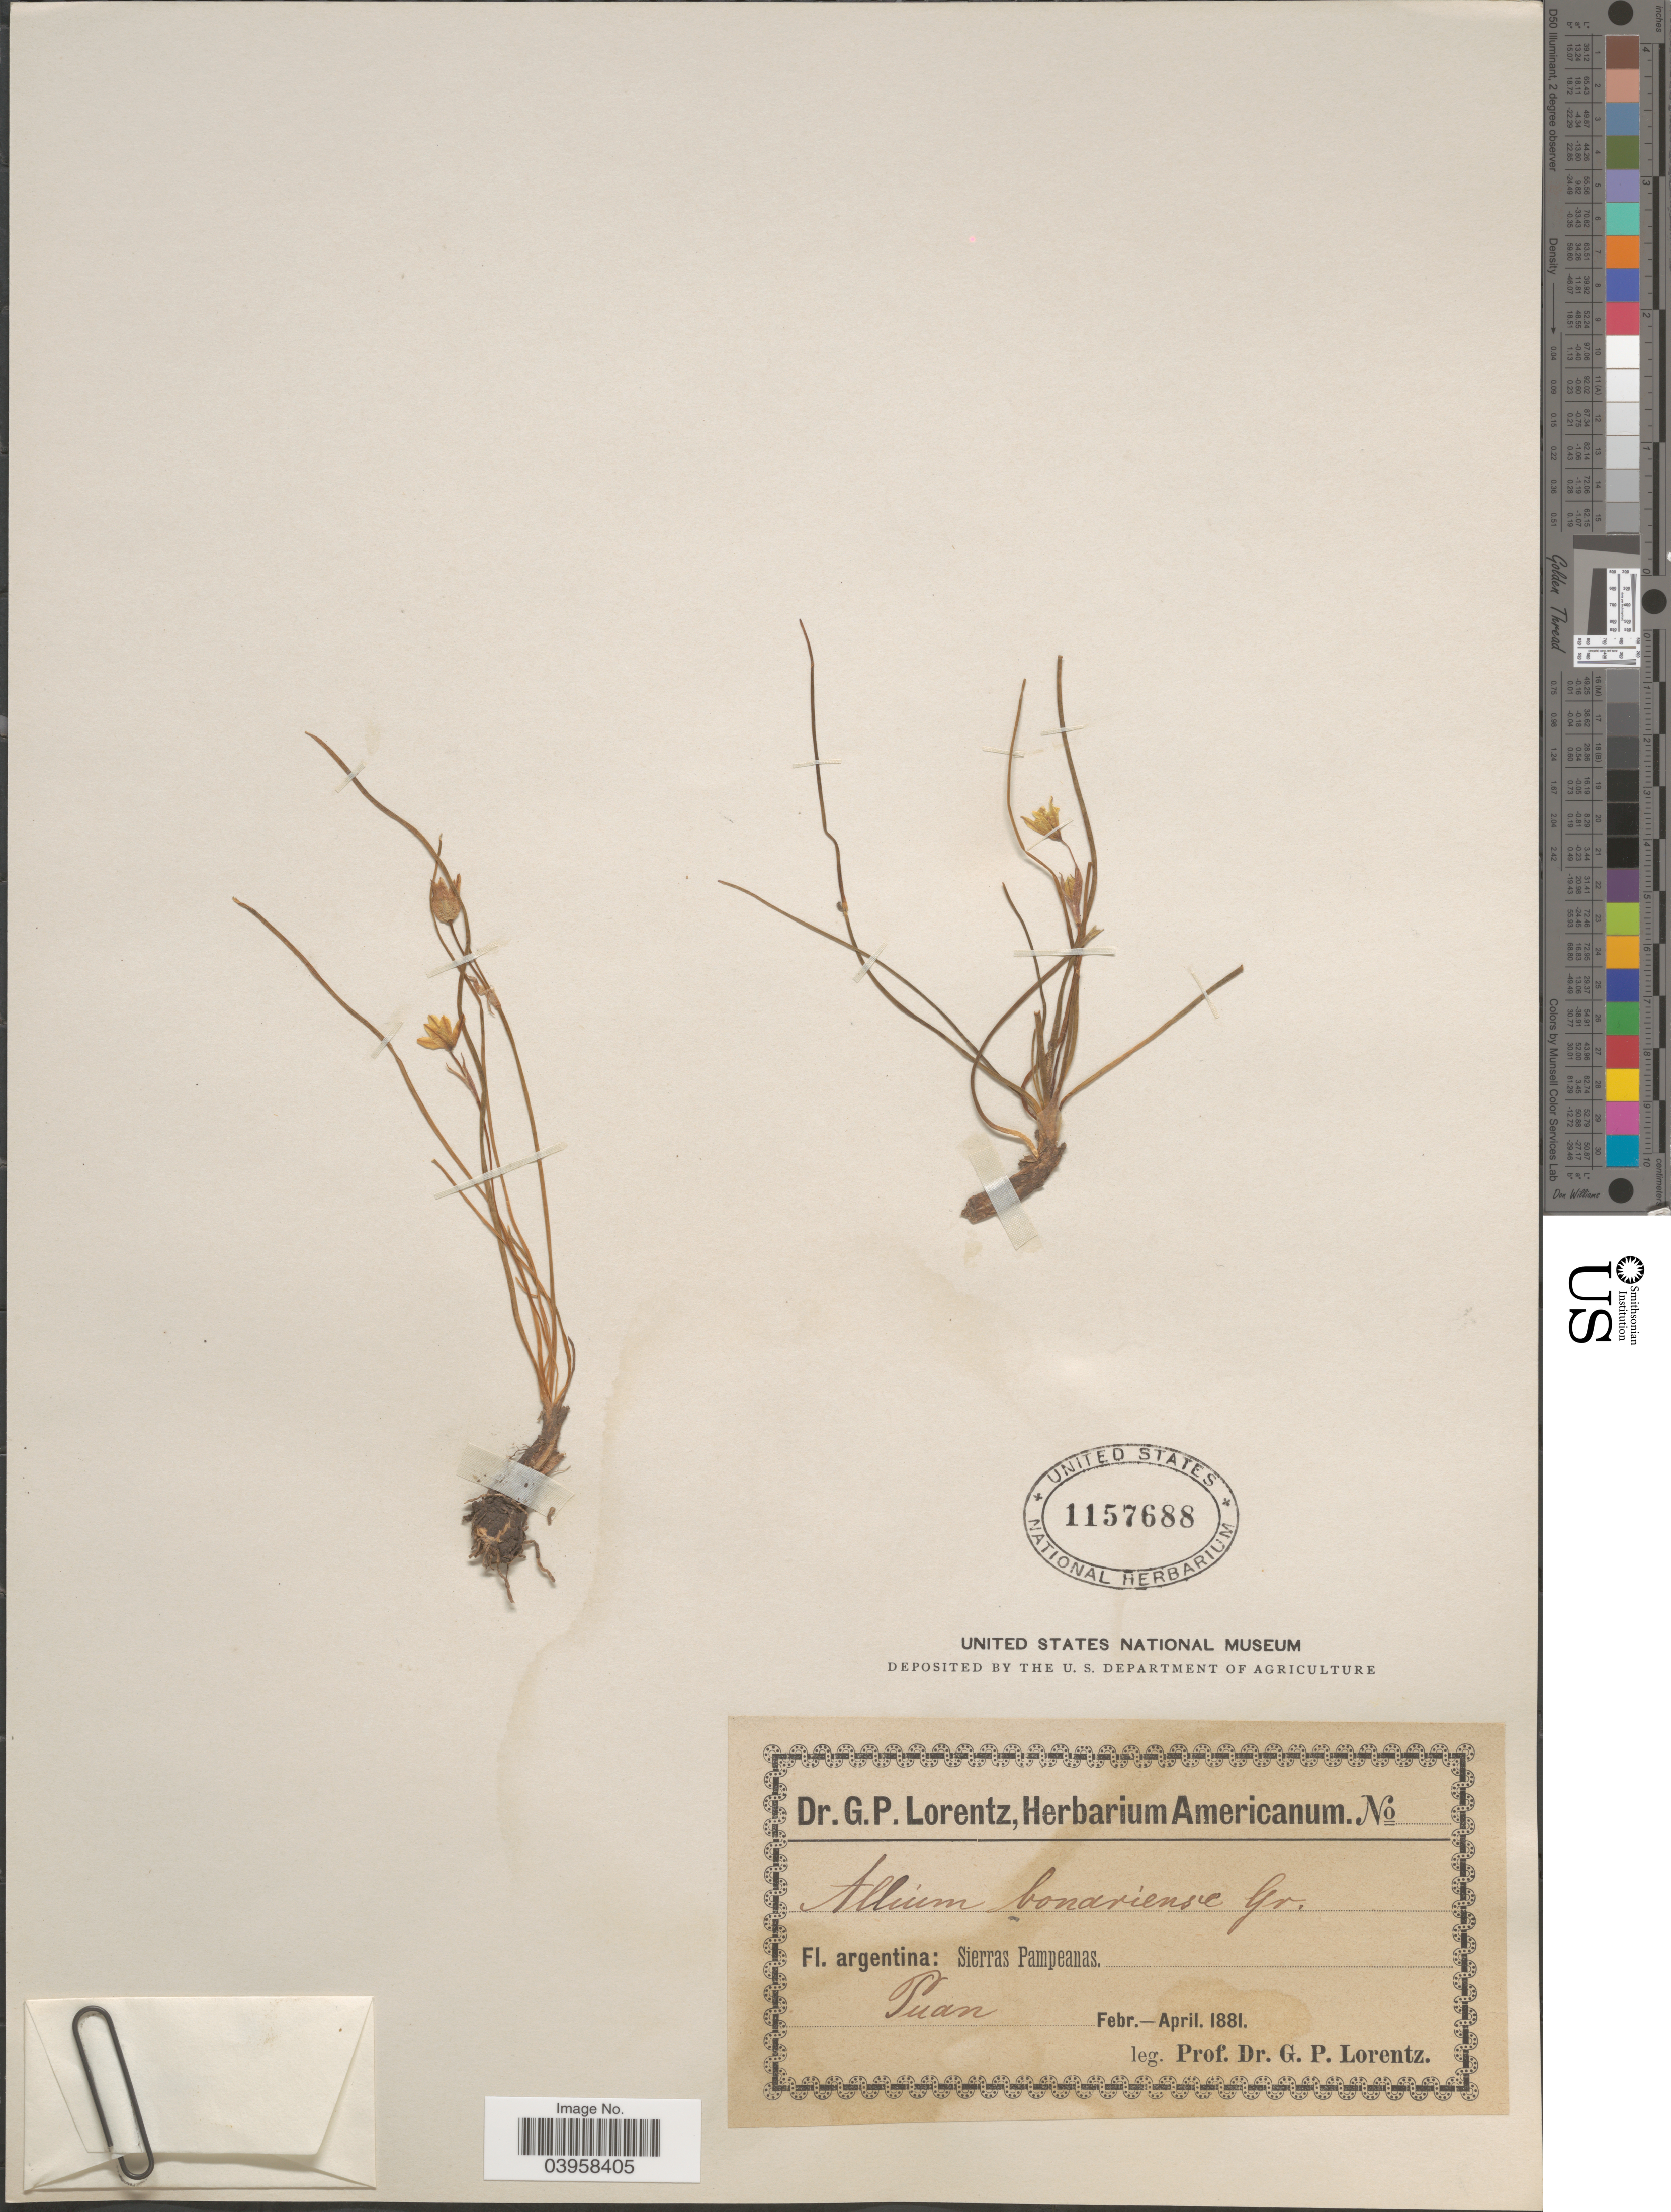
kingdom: Plantae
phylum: Tracheophyta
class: Liliopsida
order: Asparagales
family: Amaryllidaceae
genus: Nothoscordum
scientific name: Nothoscordum flavescens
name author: Kunth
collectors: G. Lorentz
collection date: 1881-02/1881-04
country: Argentina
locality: Sierras Pampeanas. Puan.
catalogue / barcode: US 1157688